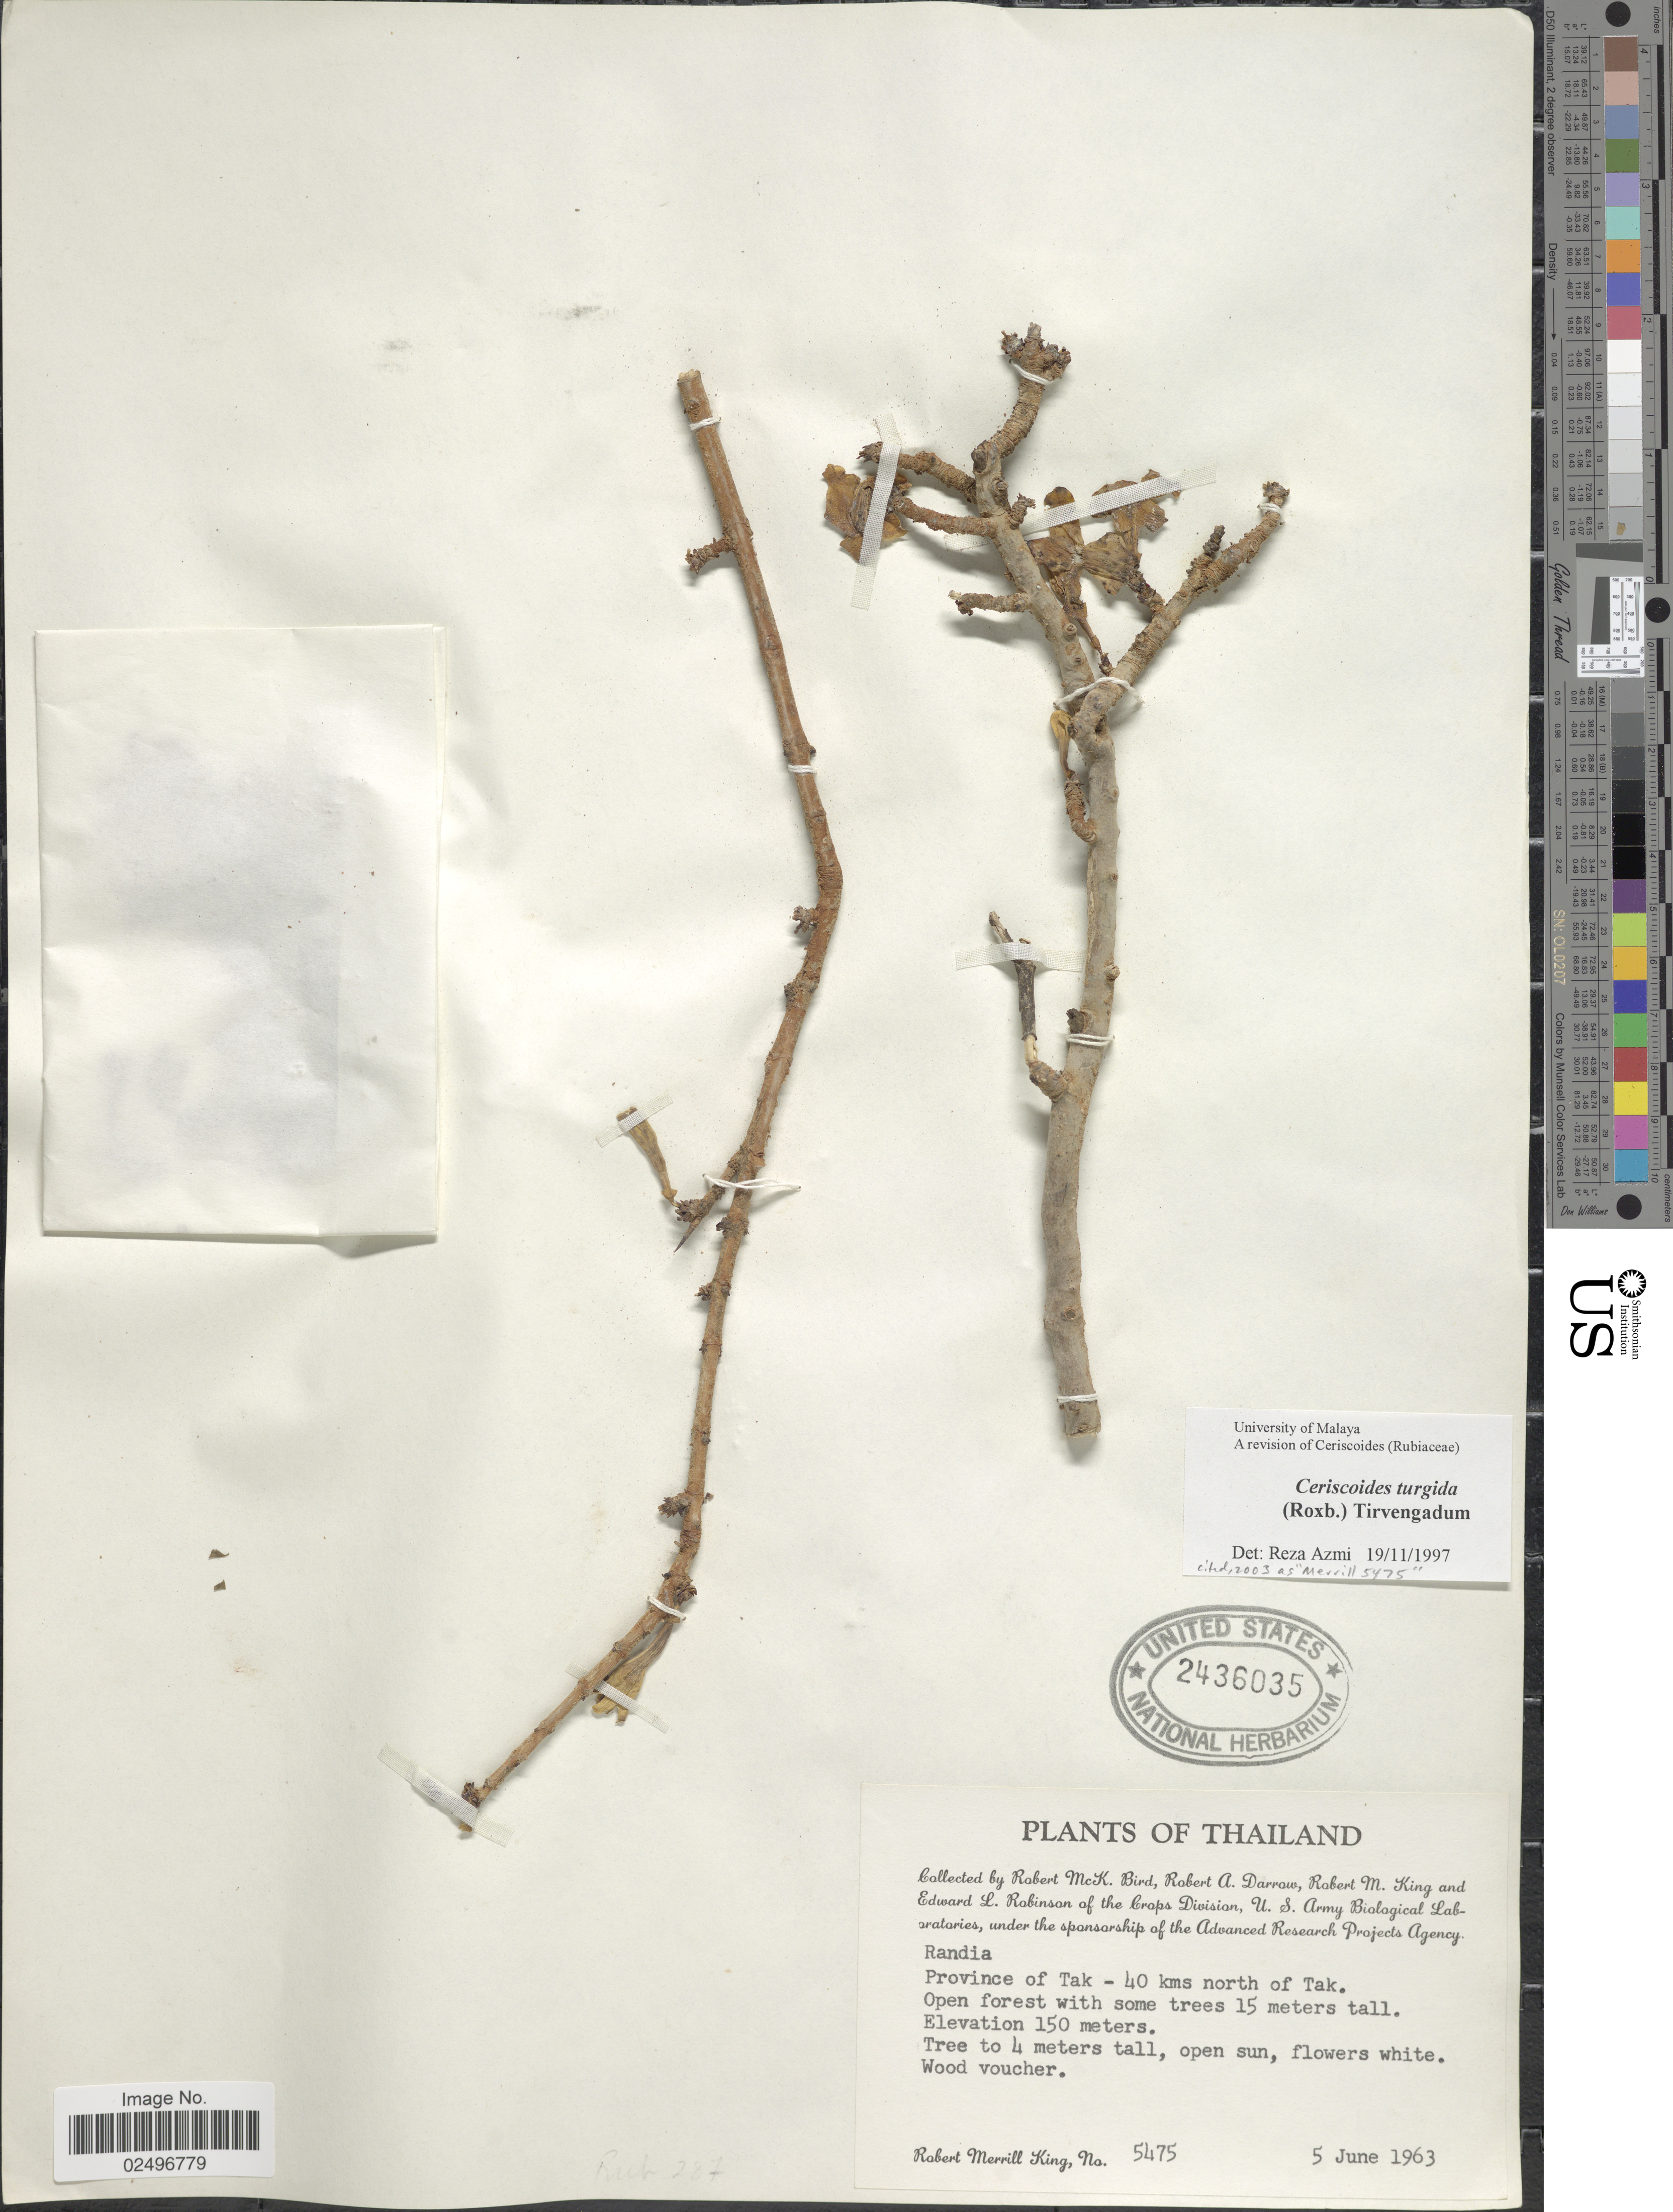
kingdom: Plantae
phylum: Tracheophyta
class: Magnoliopsida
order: Gentianales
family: Rubiaceae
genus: Ceriscoides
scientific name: Ceriscoides turgida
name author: (Roxb.) Tirveng.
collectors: R. M. King, R. M. Bird, R. A. Darrow & E. L. Robinson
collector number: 5475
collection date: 1963-06-05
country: Thailand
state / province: Tak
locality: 40 kms North of Tak. Open forest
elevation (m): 150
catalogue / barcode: US 2436035